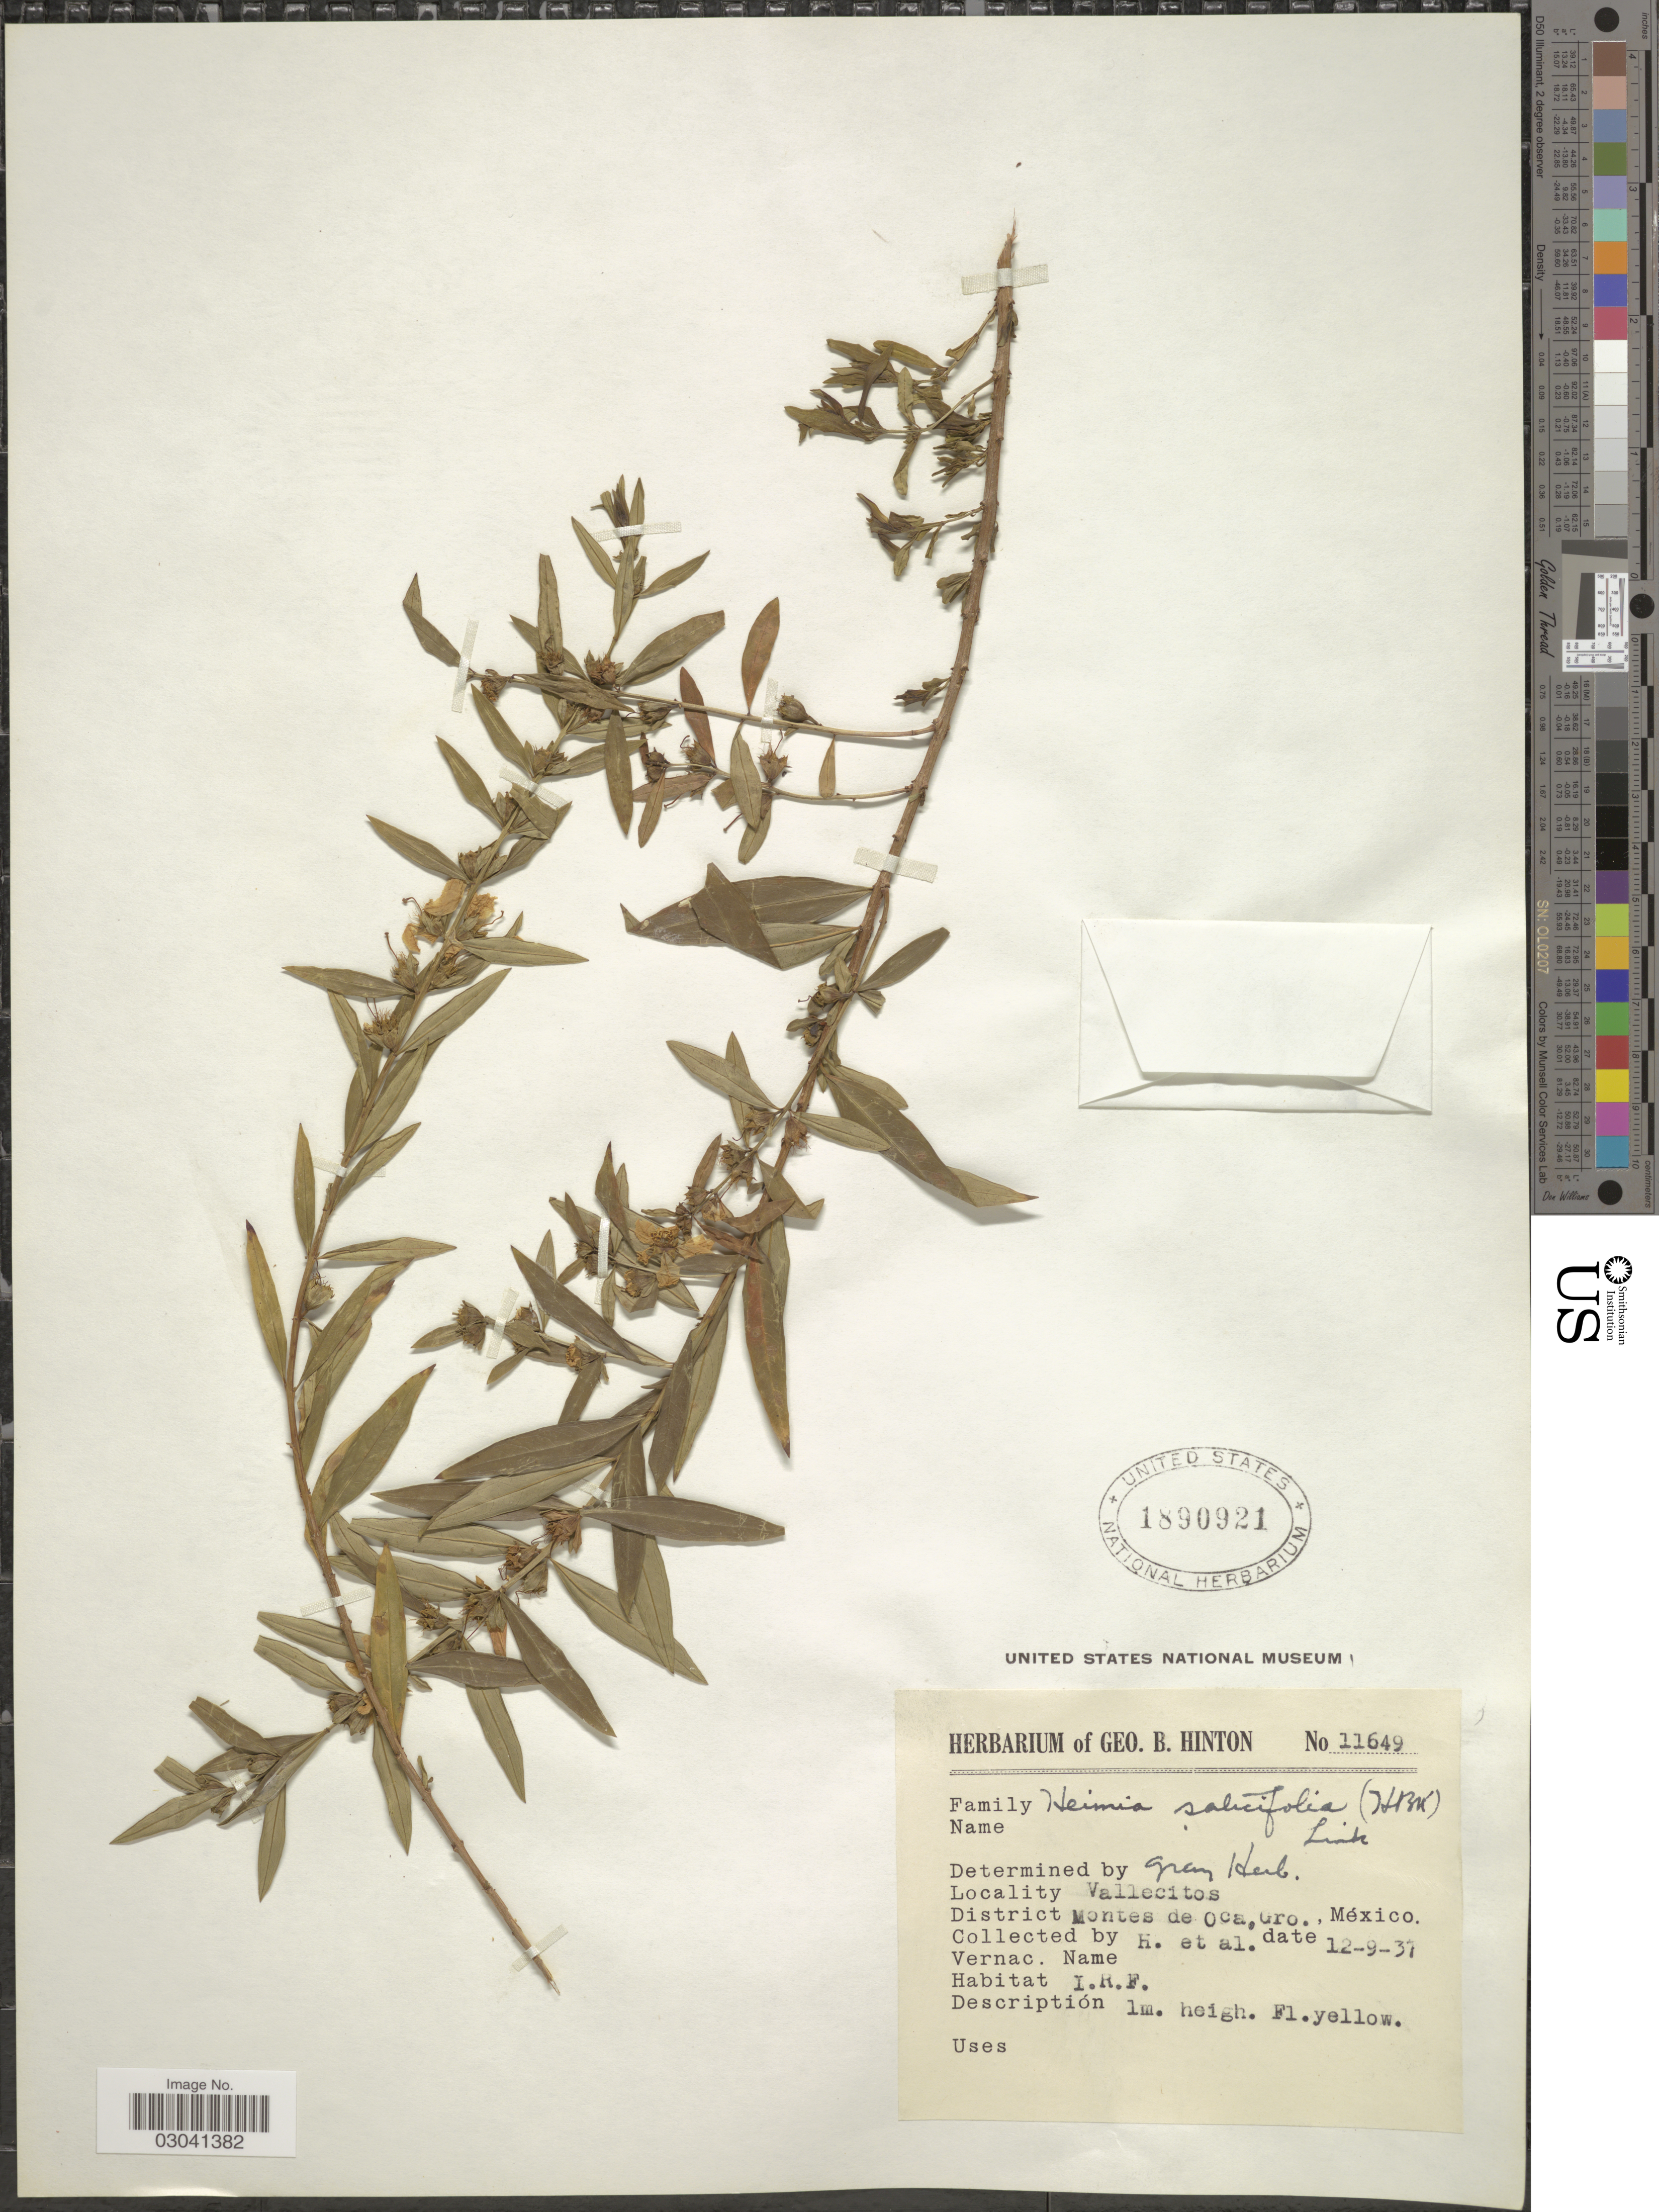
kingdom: Plantae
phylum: Tracheophyta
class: Magnoliopsida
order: Myrtales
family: Lythraceae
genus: Heimia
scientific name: Heimia salicifolia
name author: Link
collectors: G. B. Hinton & et al.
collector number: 11649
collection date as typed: Transcribed d/m/y: 12/9/37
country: Mexico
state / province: Guerrero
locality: Vallecitos, District Montes de Oca, Gro.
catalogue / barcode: US 1890921